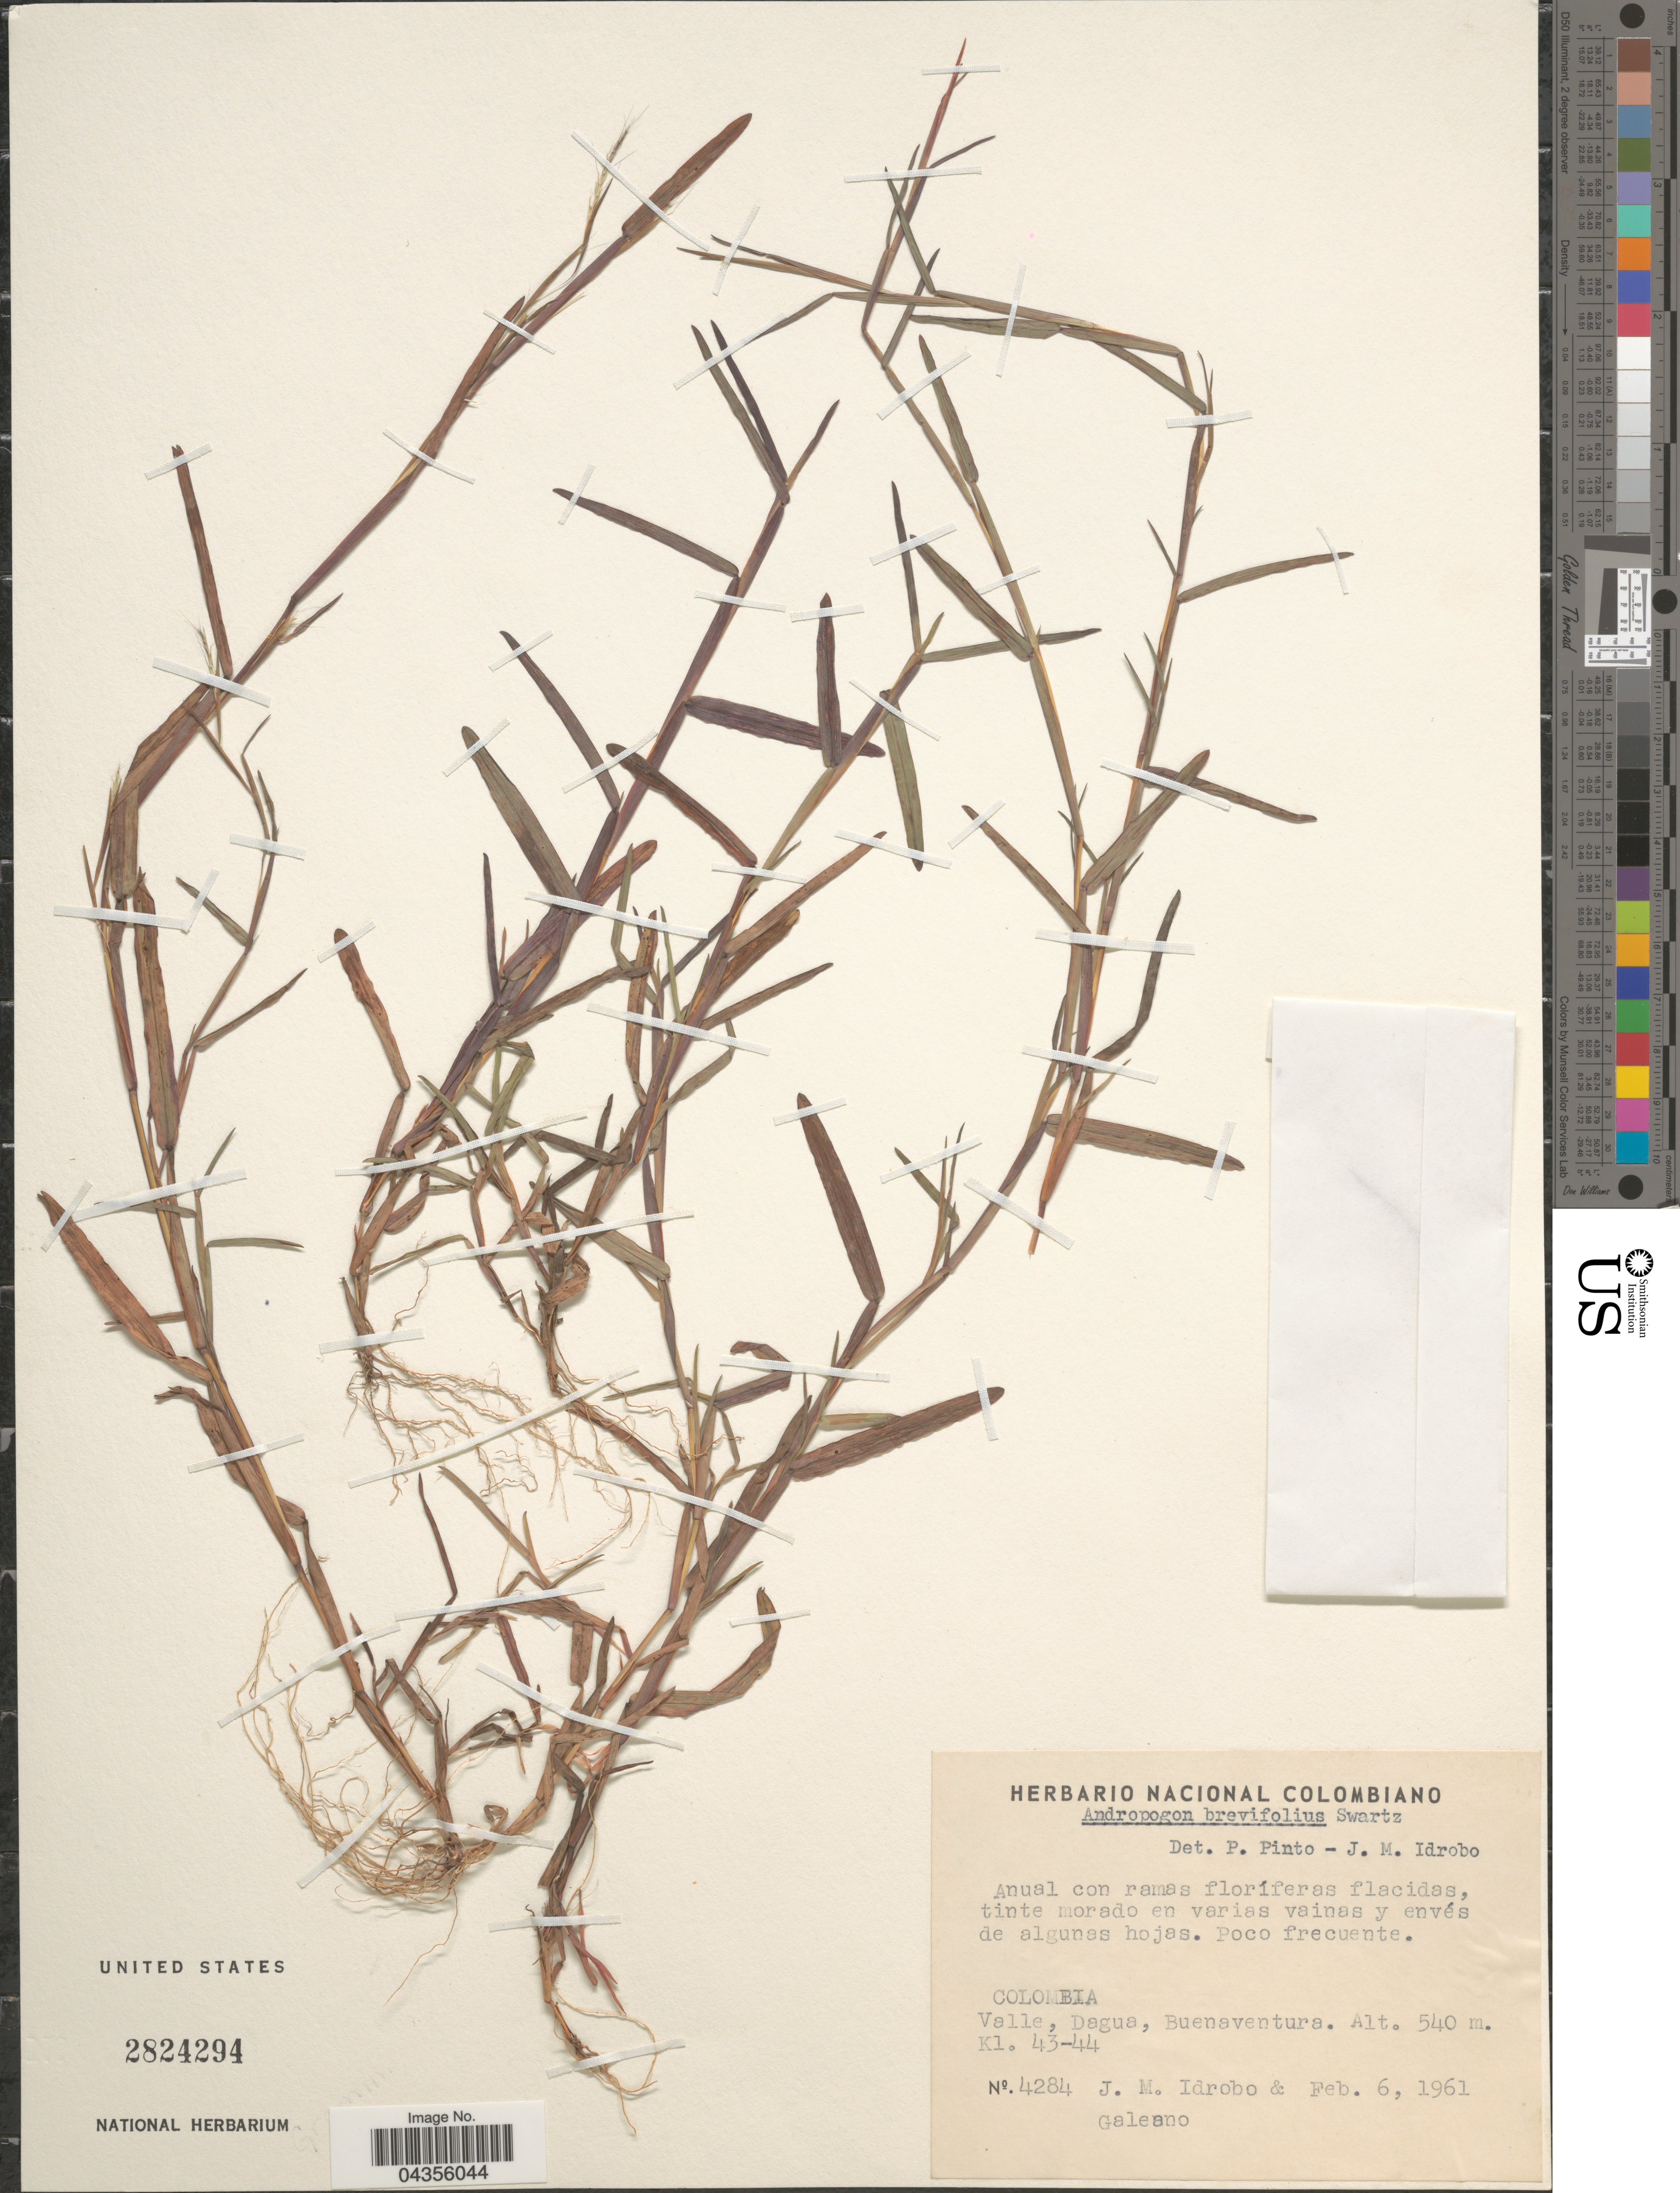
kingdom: Plantae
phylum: Tracheophyta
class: Liliopsida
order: Poales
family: Poaceae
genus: Schizachyrium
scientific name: Schizachyrium brevifolium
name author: (Sw.) Nees ex Büse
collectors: J. M. Idrobo & -. Galeano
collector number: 4284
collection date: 1961-02-06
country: Colombia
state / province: Valle del Cauca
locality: Valle, Dagua, Buenaventura. Kl. 43-44.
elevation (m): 540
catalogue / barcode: US 2824294